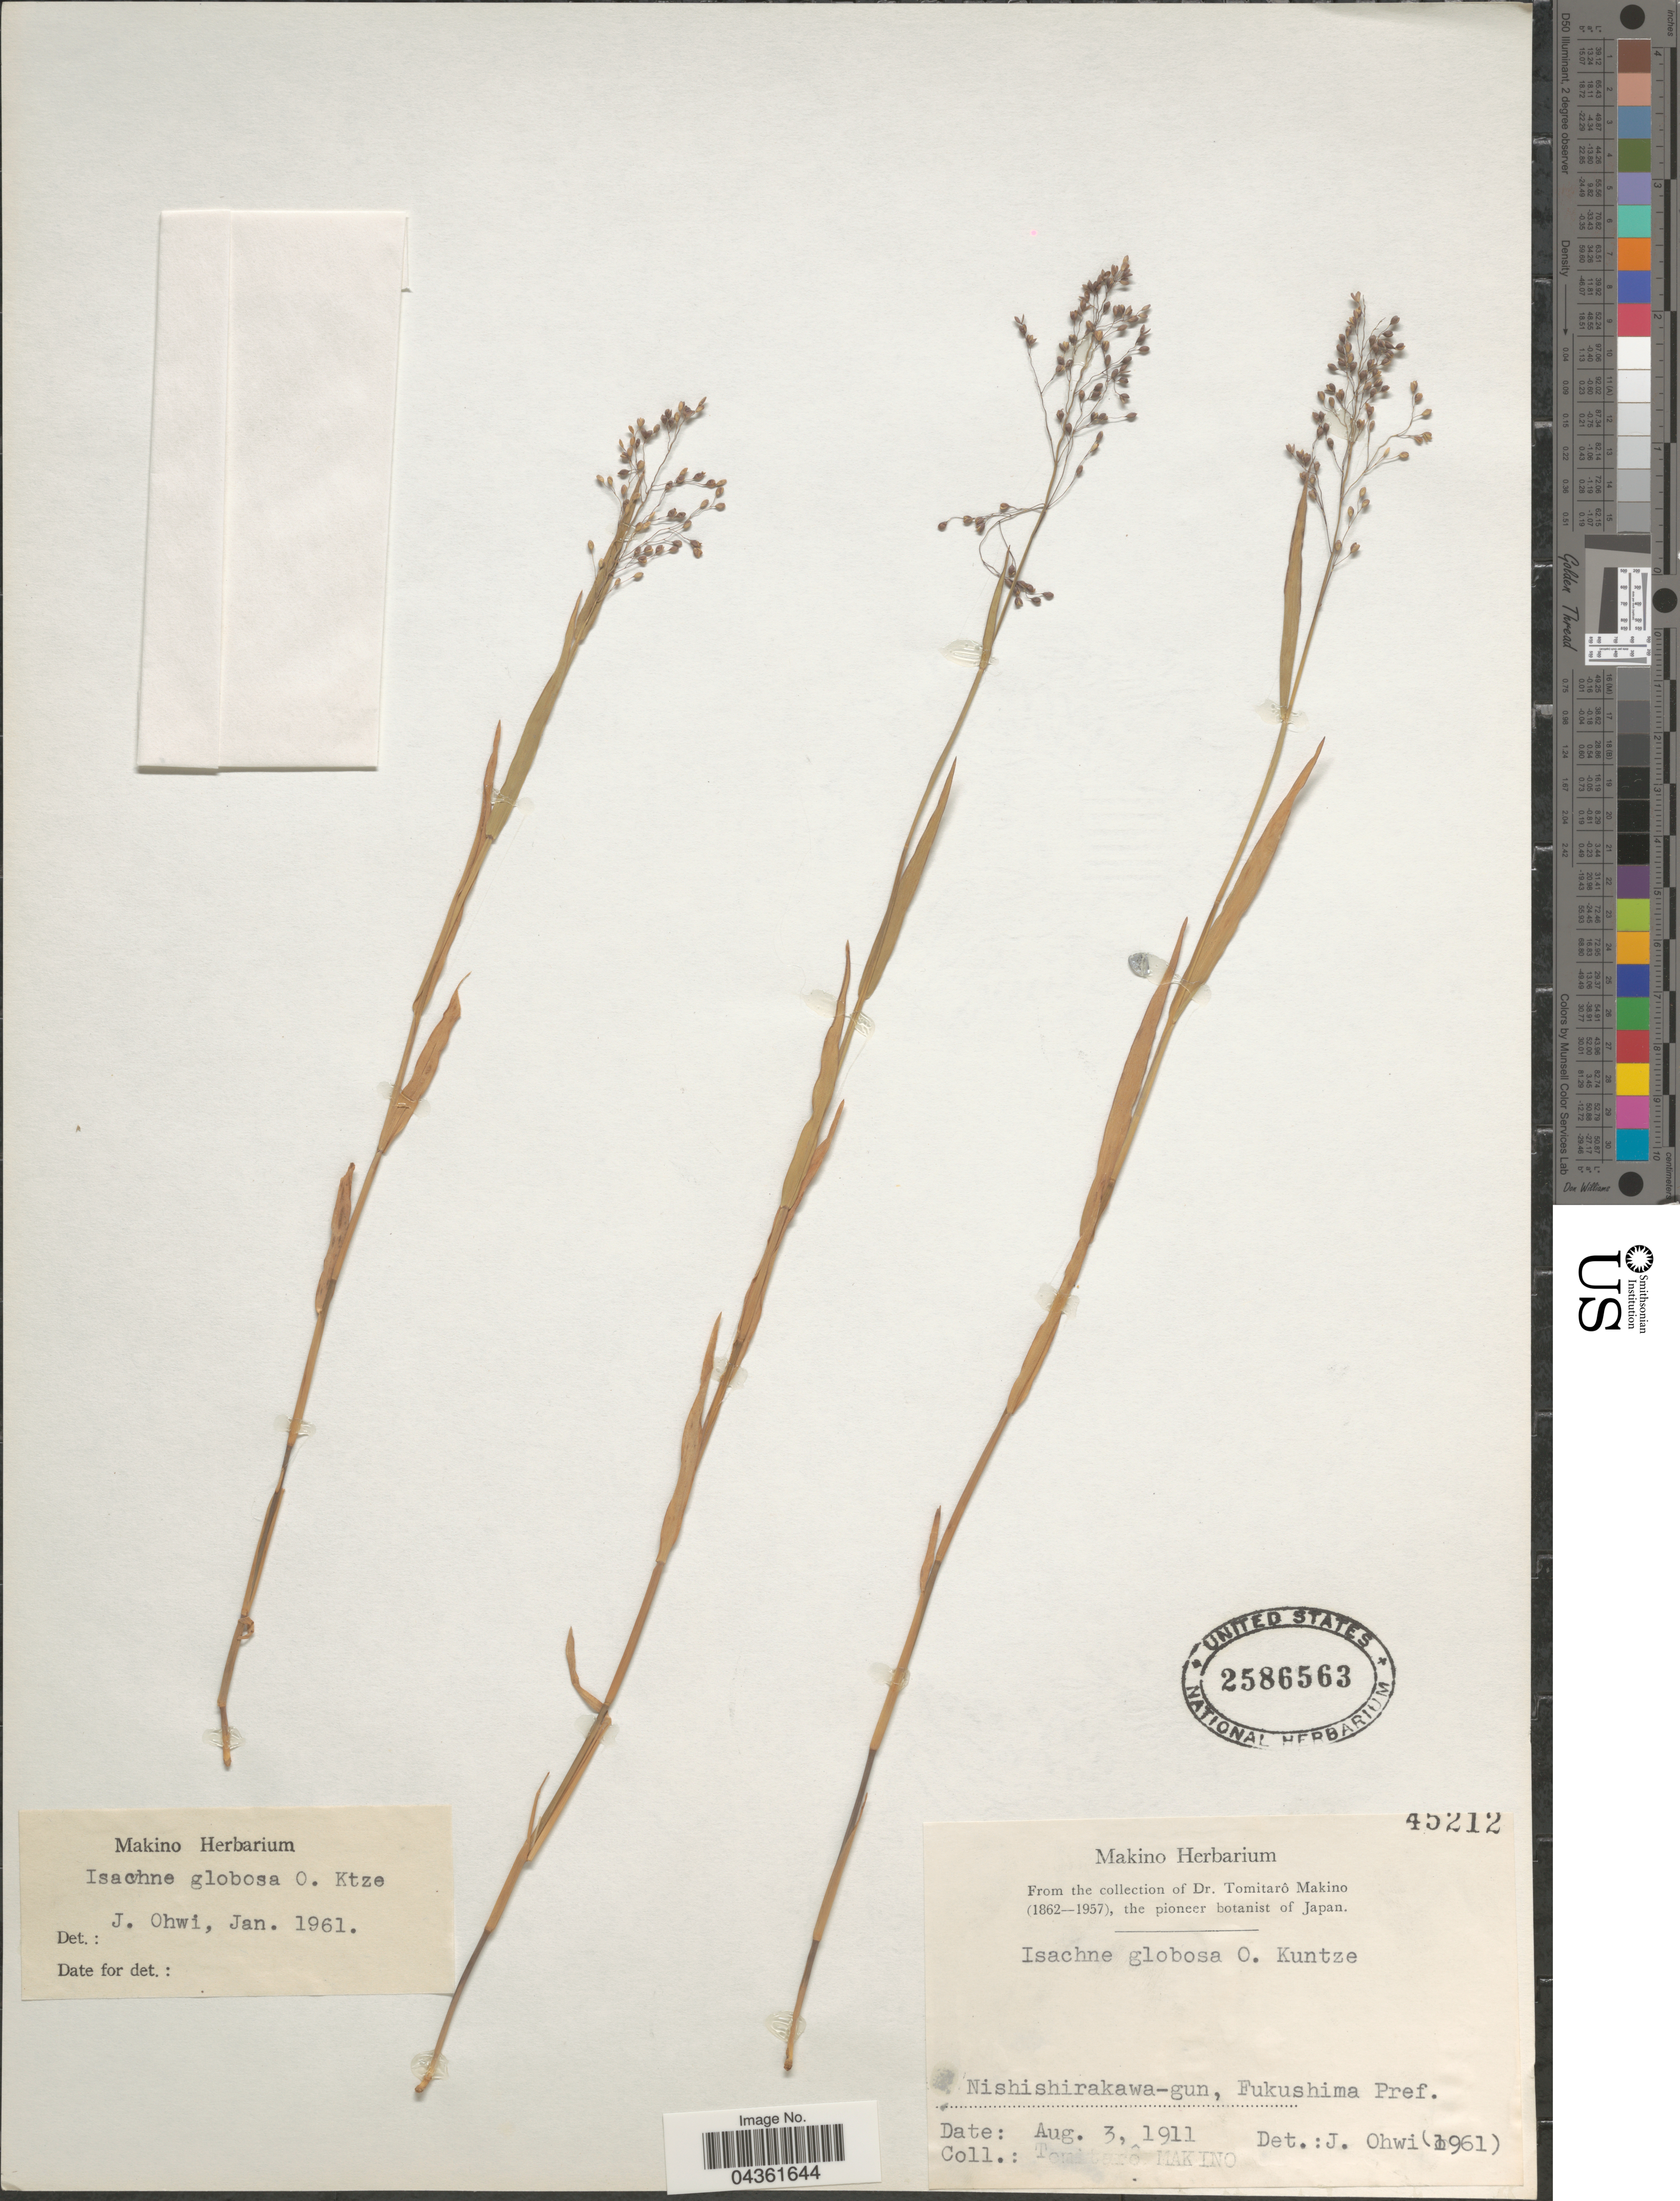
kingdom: Plantae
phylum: Tracheophyta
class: Liliopsida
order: Poales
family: Poaceae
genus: Isachne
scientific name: Isachne globosa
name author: (Thunb.) Kuntze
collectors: T. Makino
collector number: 45212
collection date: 1911-08-03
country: Japan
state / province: Hukusima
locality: Nishishirakawa-gun, Fukushima Pref.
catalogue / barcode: US 2586563